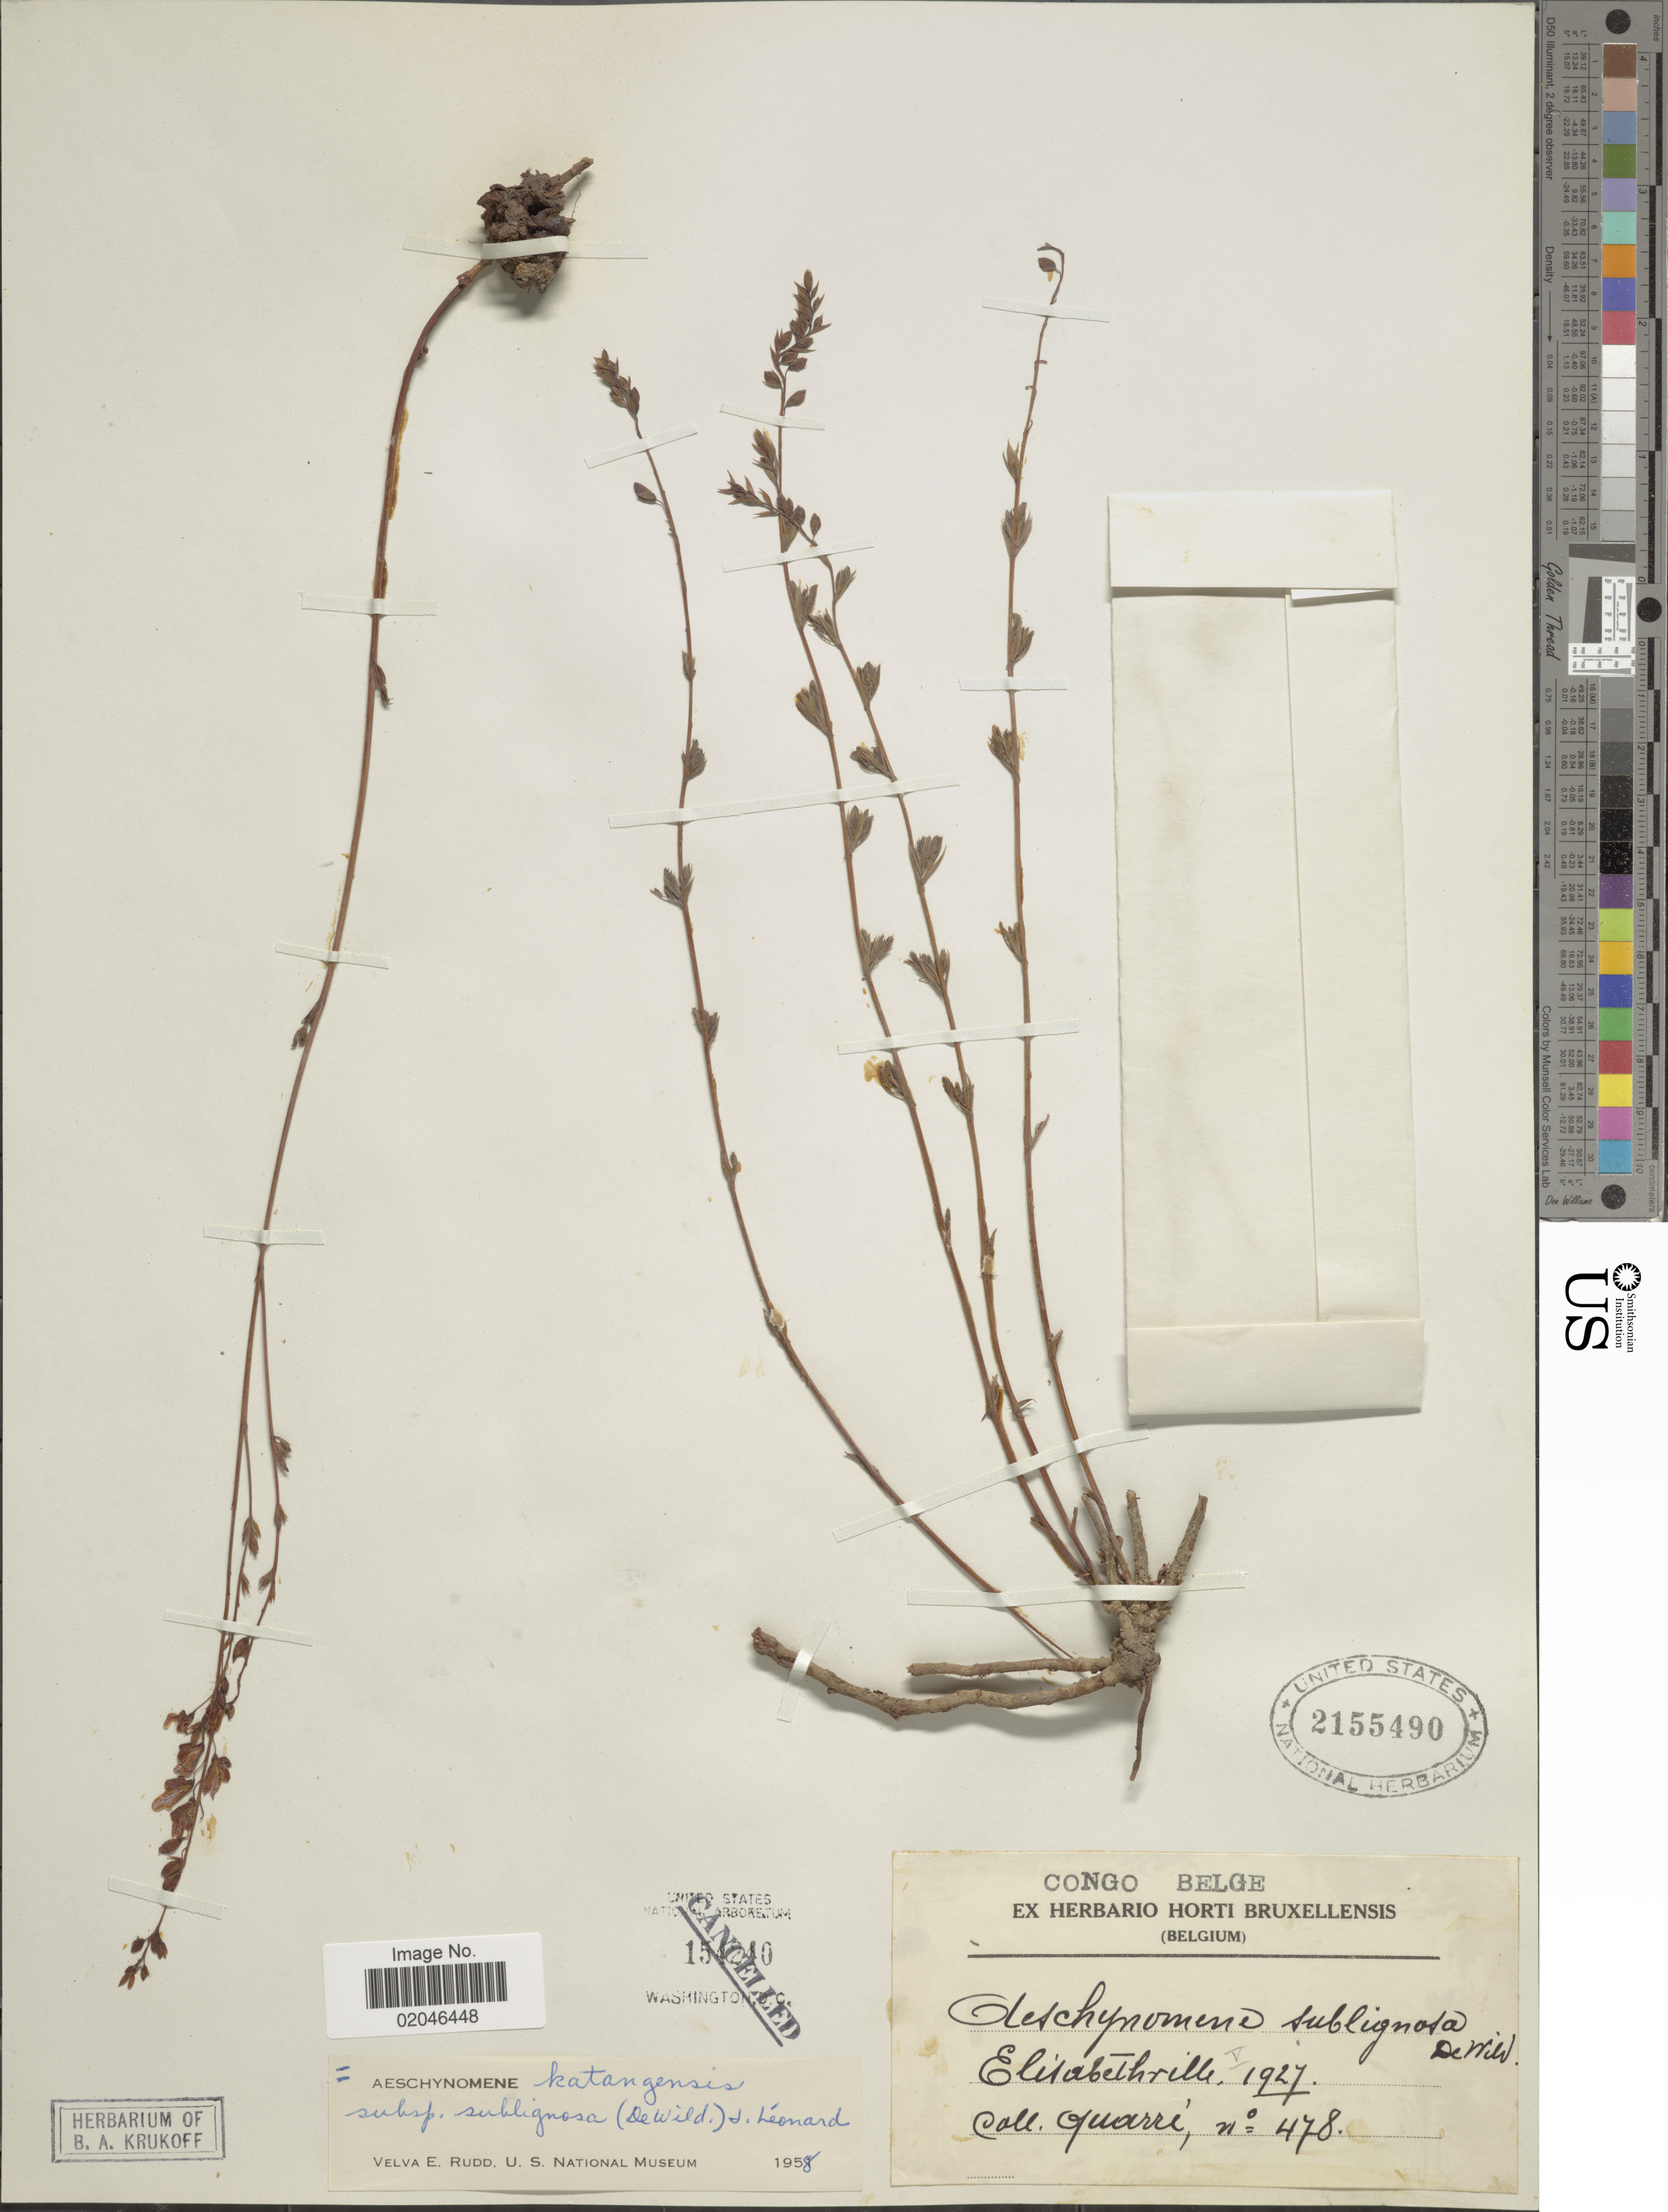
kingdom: Plantae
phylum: Tracheophyta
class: Magnoliopsida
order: Fabales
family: Fabaceae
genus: Aeschynomene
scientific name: Aeschynomene katangensis subsp. sublignosa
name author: J. Léonard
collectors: -. Quarre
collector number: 478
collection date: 1927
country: Congo, Democratic Republic of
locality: Elisabethville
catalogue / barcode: US 2155490